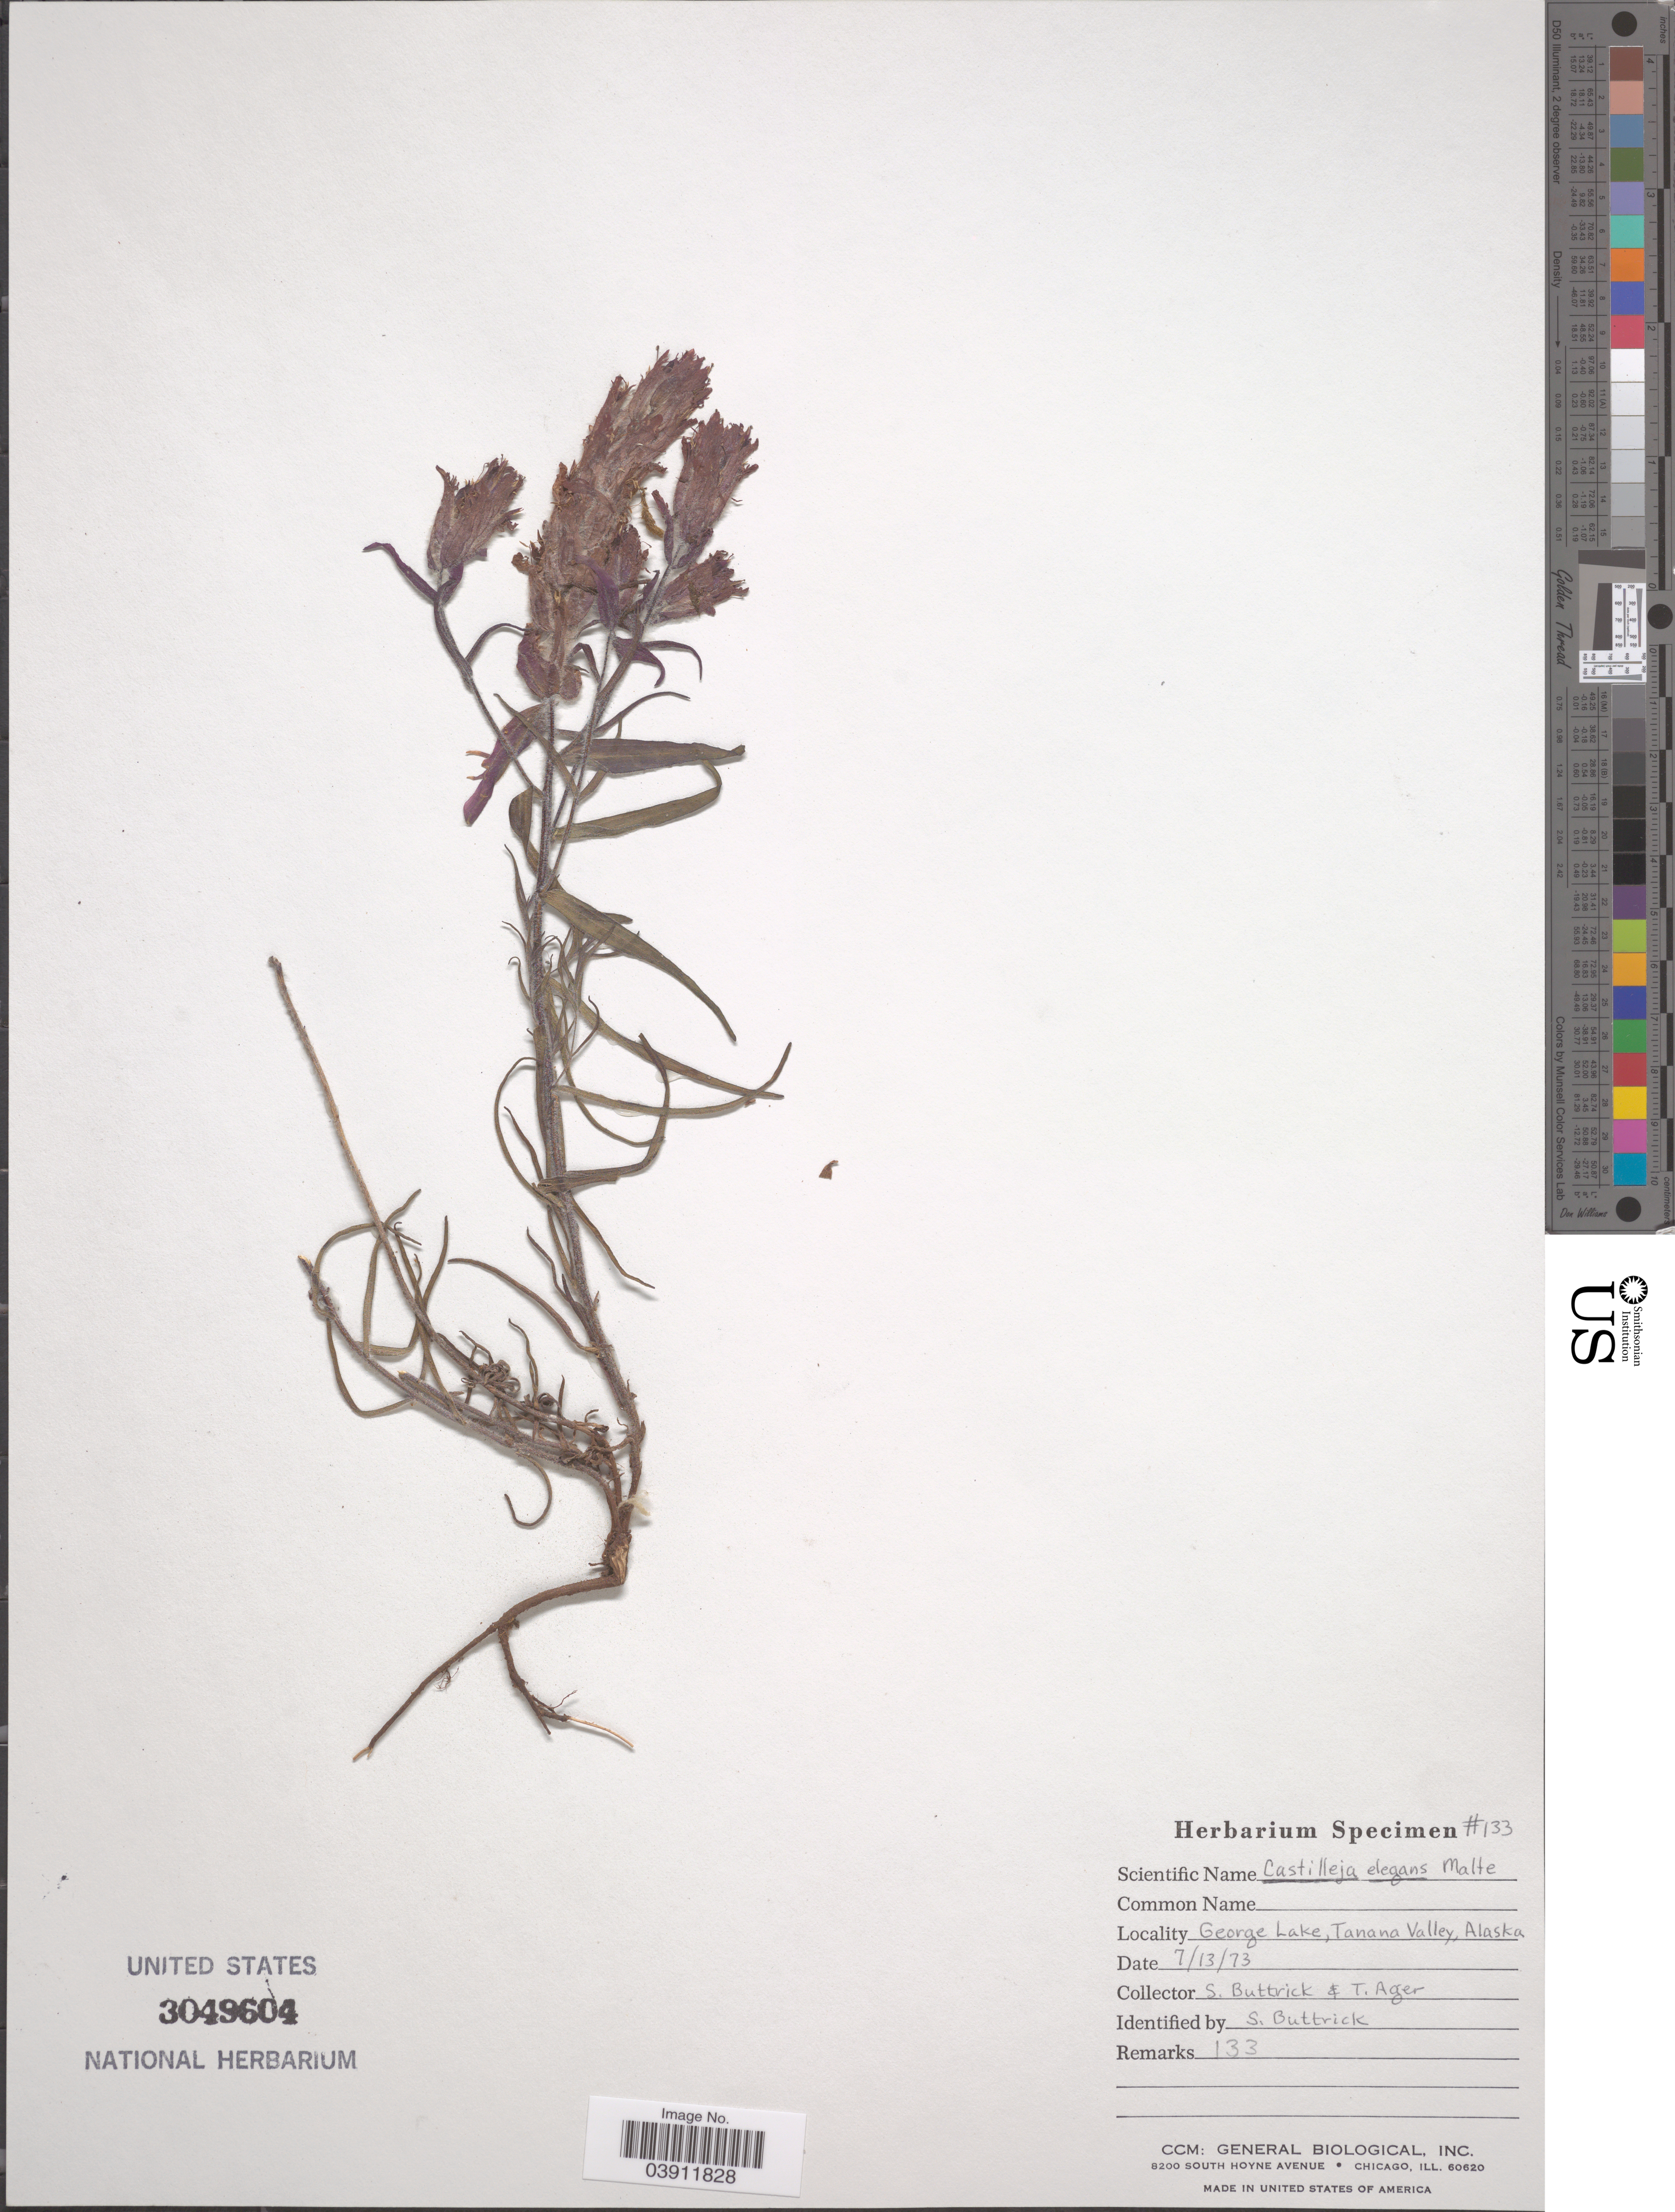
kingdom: Plantae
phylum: Tracheophyta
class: Magnoliopsida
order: Lamiales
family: Orobanchaceae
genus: Castilleja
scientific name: Castilleja elegans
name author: Malte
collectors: S. Buttrick & T. Ager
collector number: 133?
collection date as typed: Transcribed d/m/y: 13/7/73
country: United States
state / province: Alaska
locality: George Lake, Tanana Valley.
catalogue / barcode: US 3049604